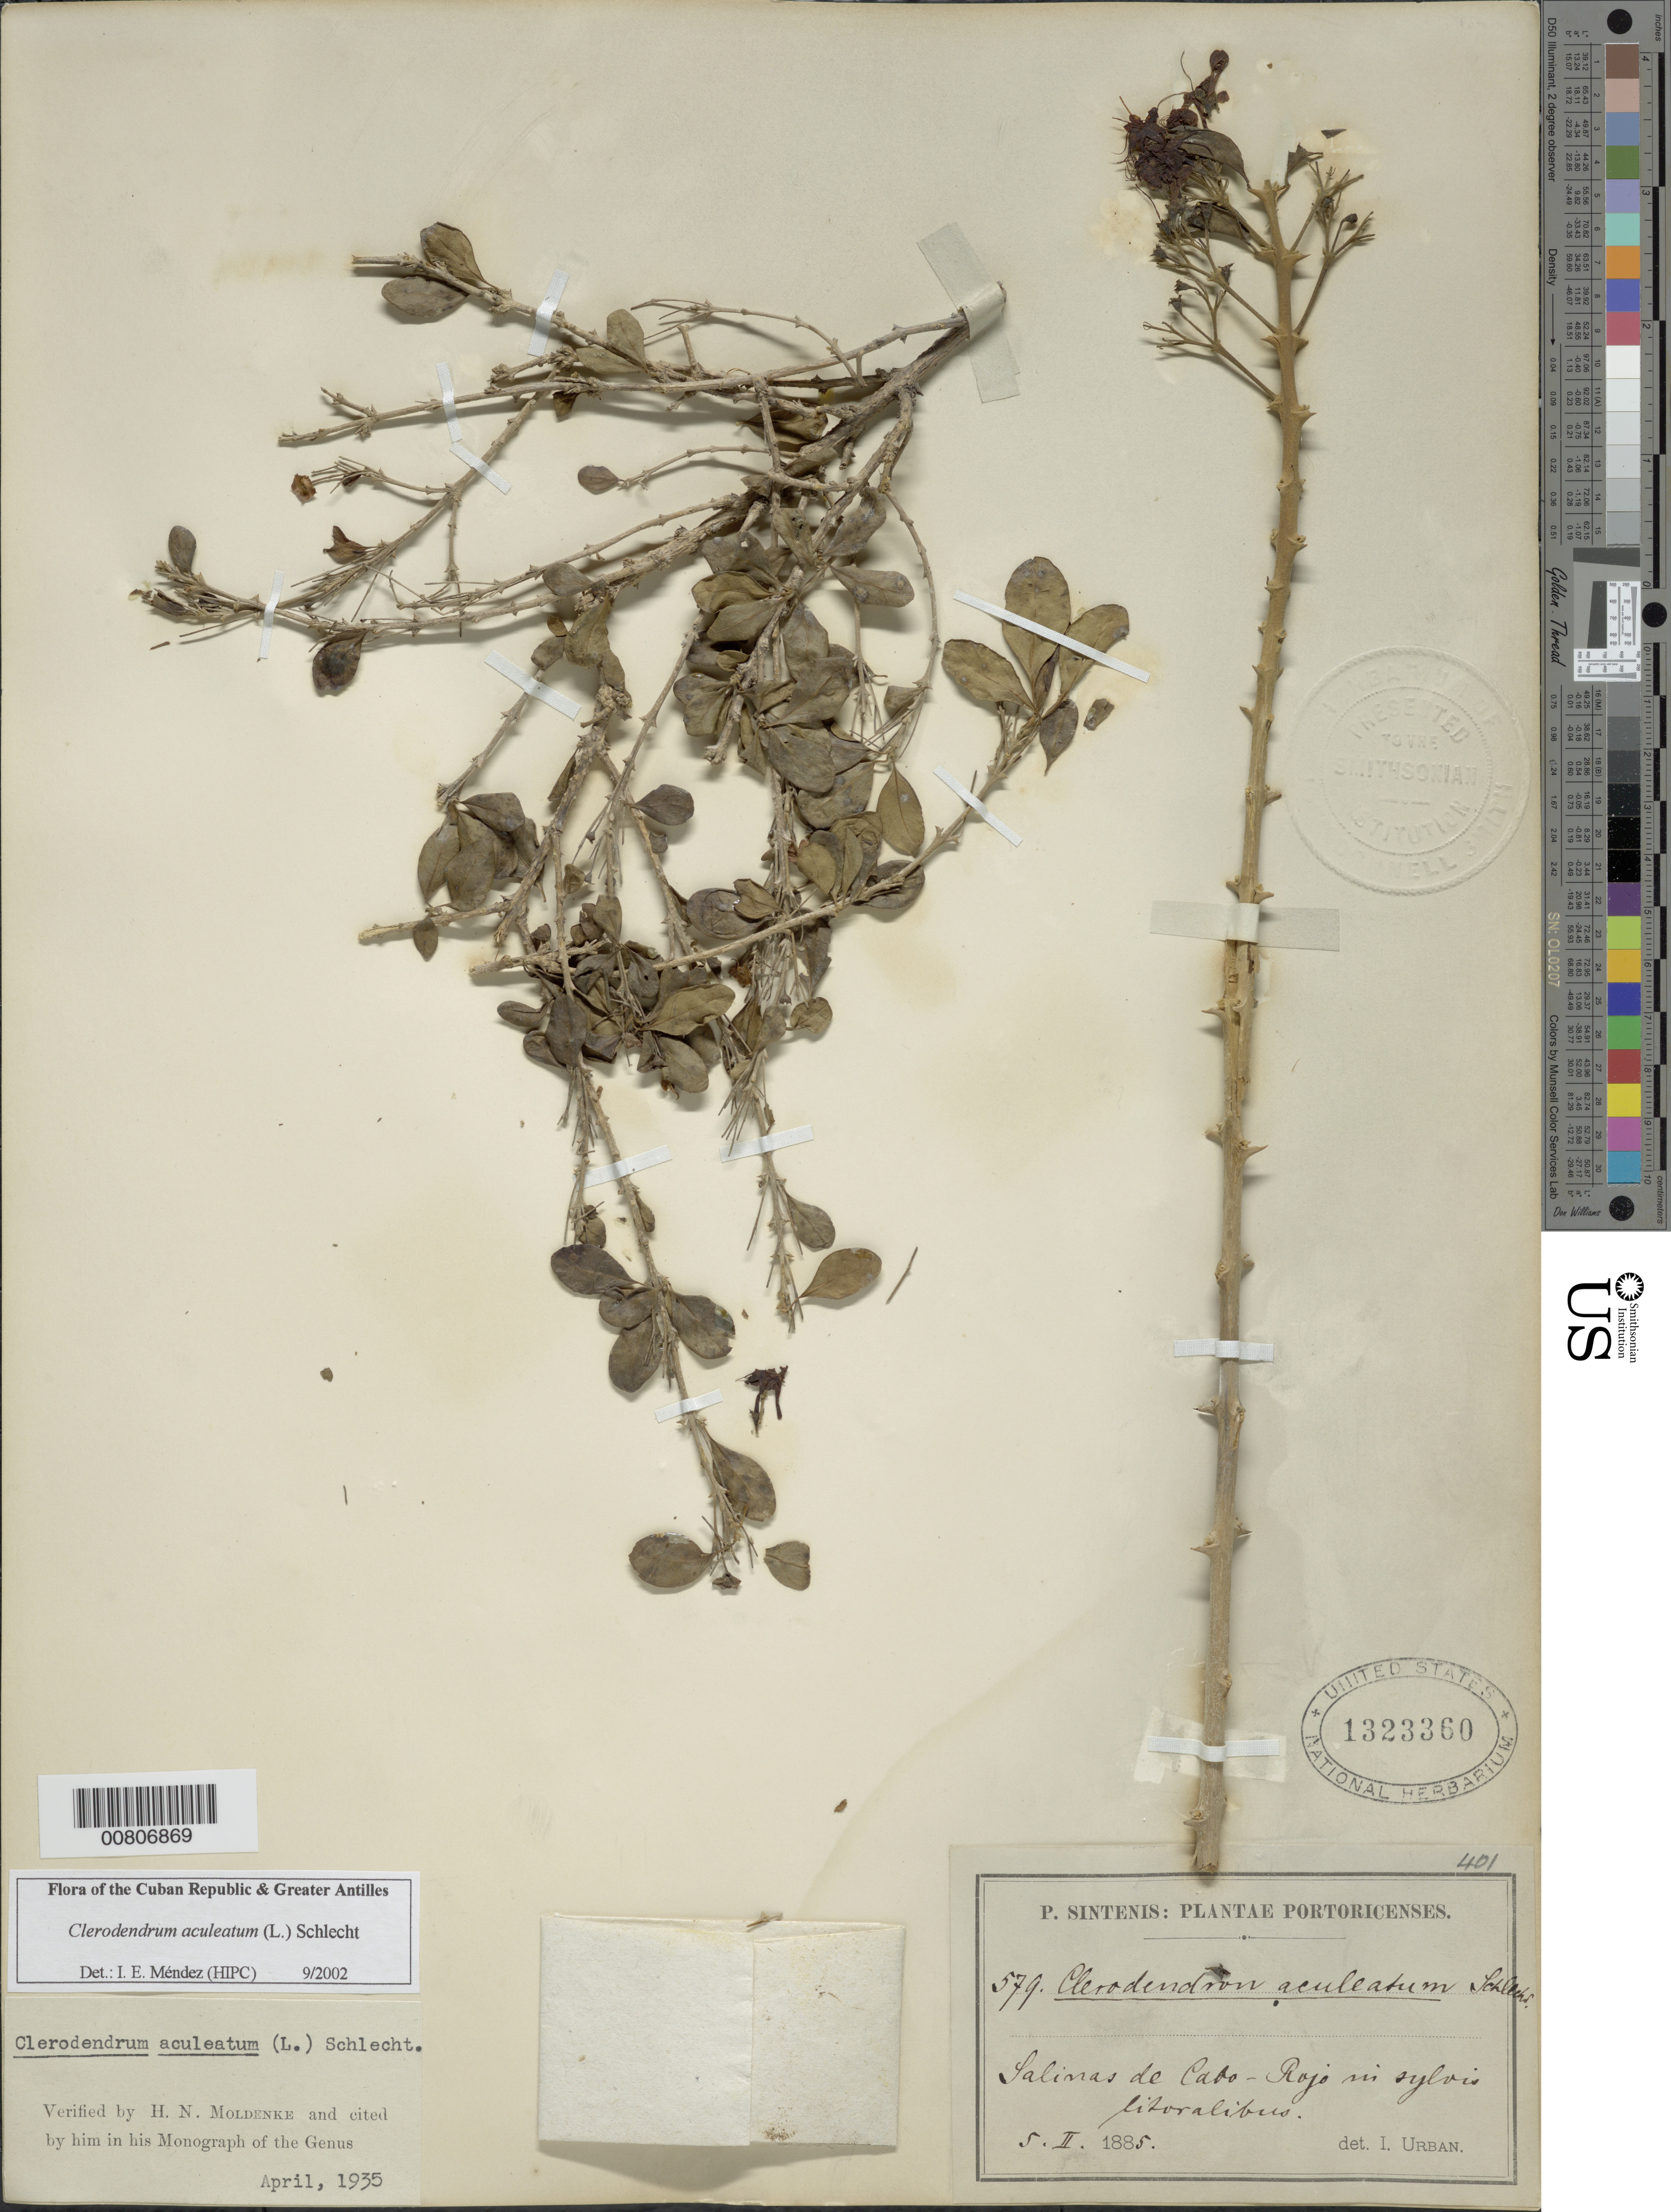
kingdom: Plantae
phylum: Tracheophyta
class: Magnoliopsida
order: Lamiales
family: Lamiaceae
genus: Clerodendrum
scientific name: Clerodendrum aculeatum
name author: (L.) Schltdl.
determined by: Méndez, Isidro E., (HIPC)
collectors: P. Sintenis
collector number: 579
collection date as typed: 05 Feb 1885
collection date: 1885-02-05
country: Puerto Rico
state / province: Cabo Rojo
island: Puerto Rico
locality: Salinas de Cabo Rojo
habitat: In sylvis litoralibus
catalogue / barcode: US 1323360